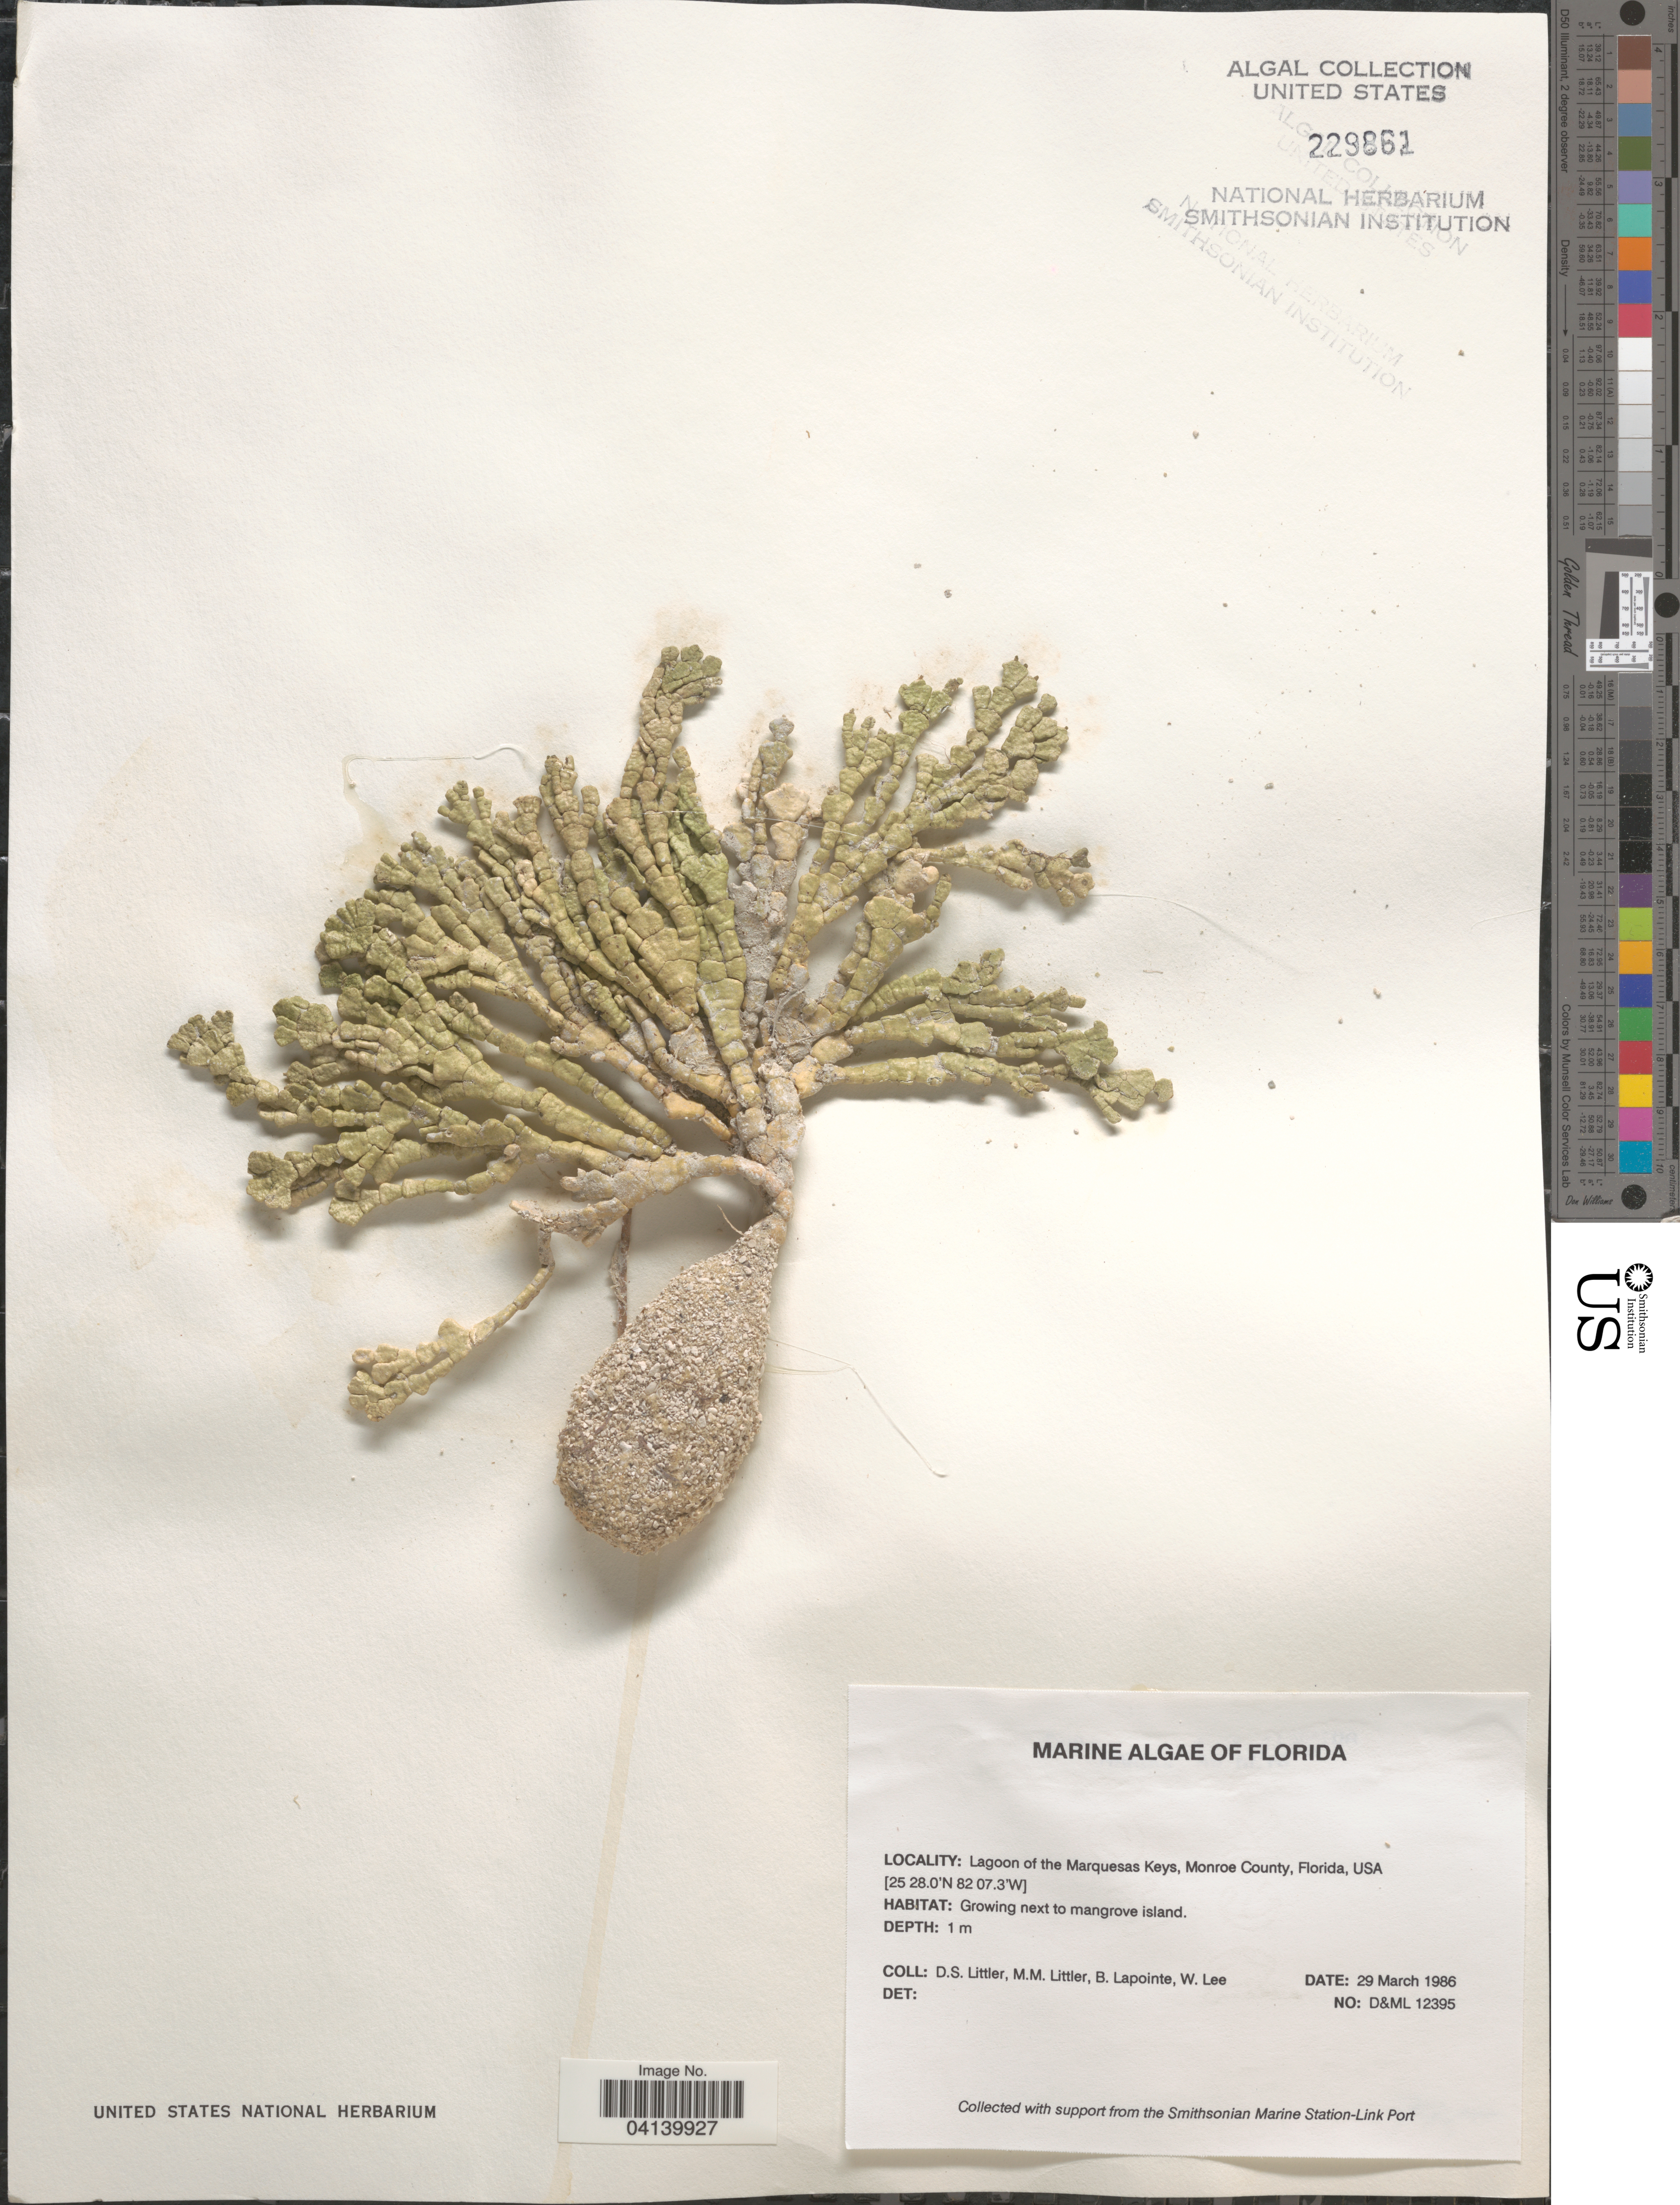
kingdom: Plantae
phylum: Chlorophyta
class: Ulvophyceae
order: Bryopsidales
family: Halimedaceae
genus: Halimeda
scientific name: Halimeda sp.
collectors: D. S. Littler, B. Lapointe & W. Lee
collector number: D&ML 12395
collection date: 1986-03-29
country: United States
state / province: Florida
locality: Lagoon of the Marquesas Keys, Monroe County.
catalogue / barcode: US 229861